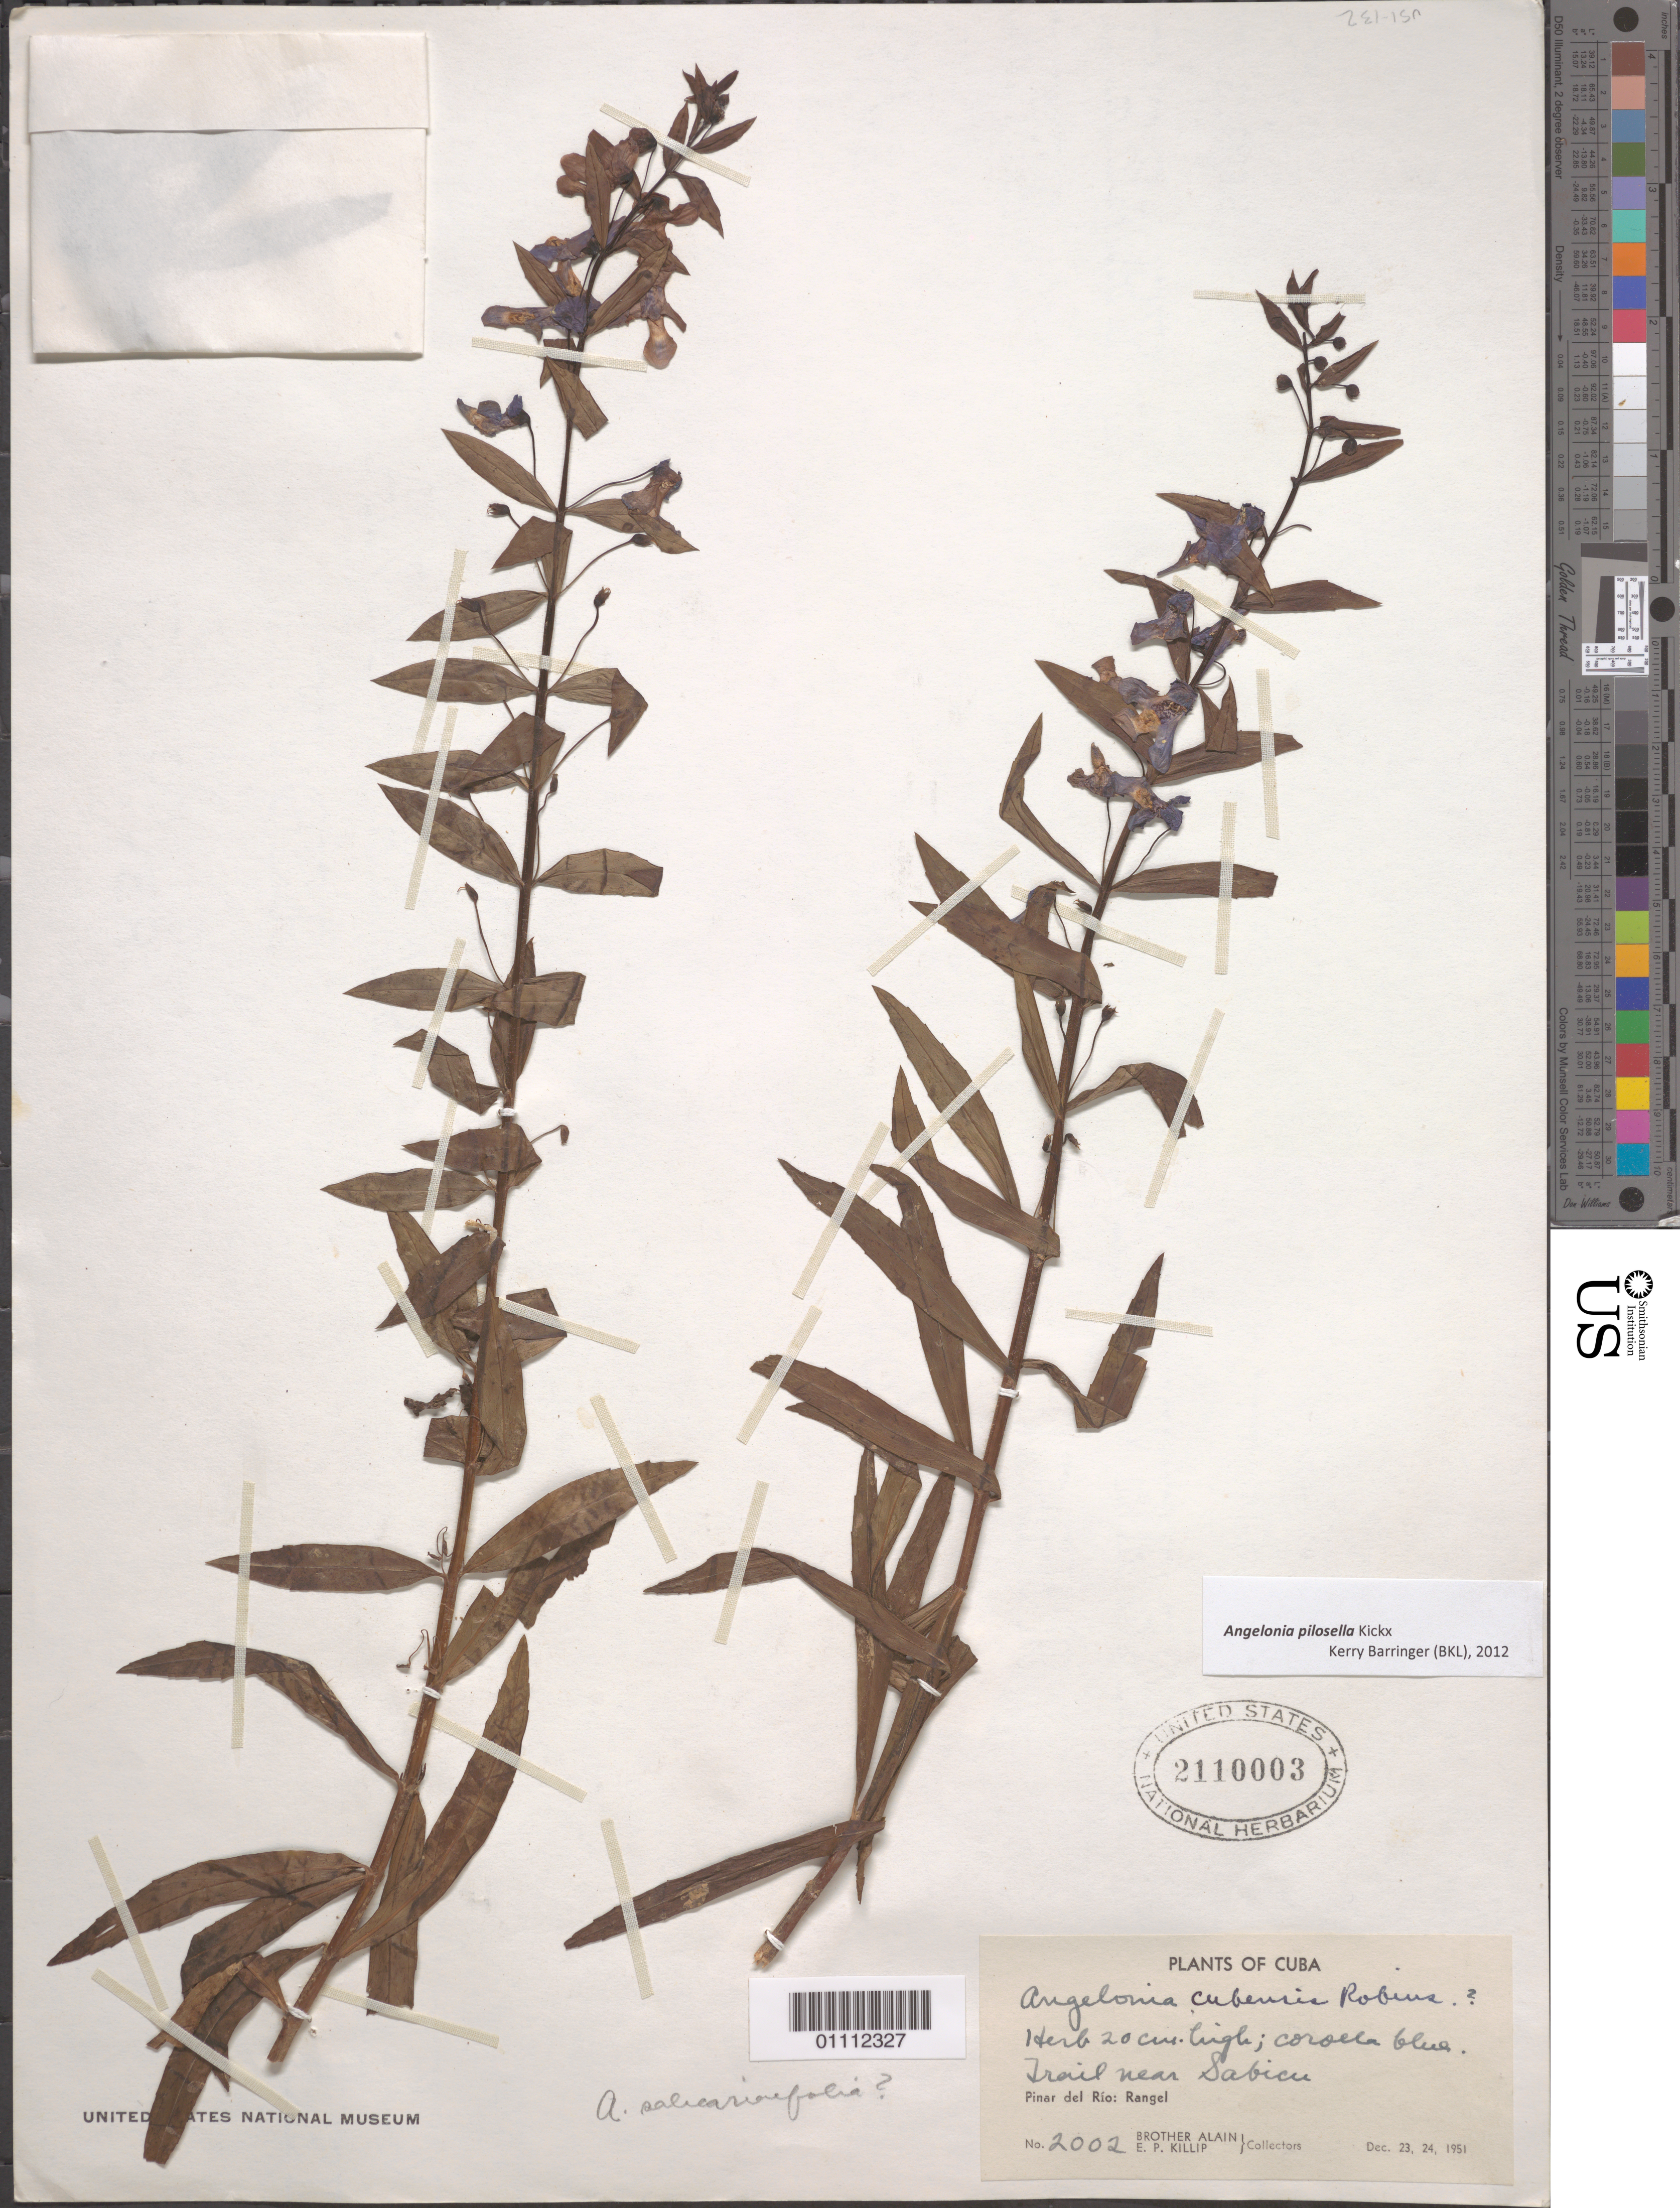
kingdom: Plantae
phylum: Tracheophyta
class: Magnoliopsida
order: Lamiales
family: Plantaginaceae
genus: Angelonia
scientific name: Angelonia pilosella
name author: J. Kickx f.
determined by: Barringer, K.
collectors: A. H. Liogier & E. P. Killip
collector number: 2002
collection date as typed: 23 Dec 1951 and 24 Dec 1951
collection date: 1951-12-23,1951-12-24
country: Cuba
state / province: Pinar del Rio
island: Cuba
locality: Rangel, trail near Sabicu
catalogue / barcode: US 2110003